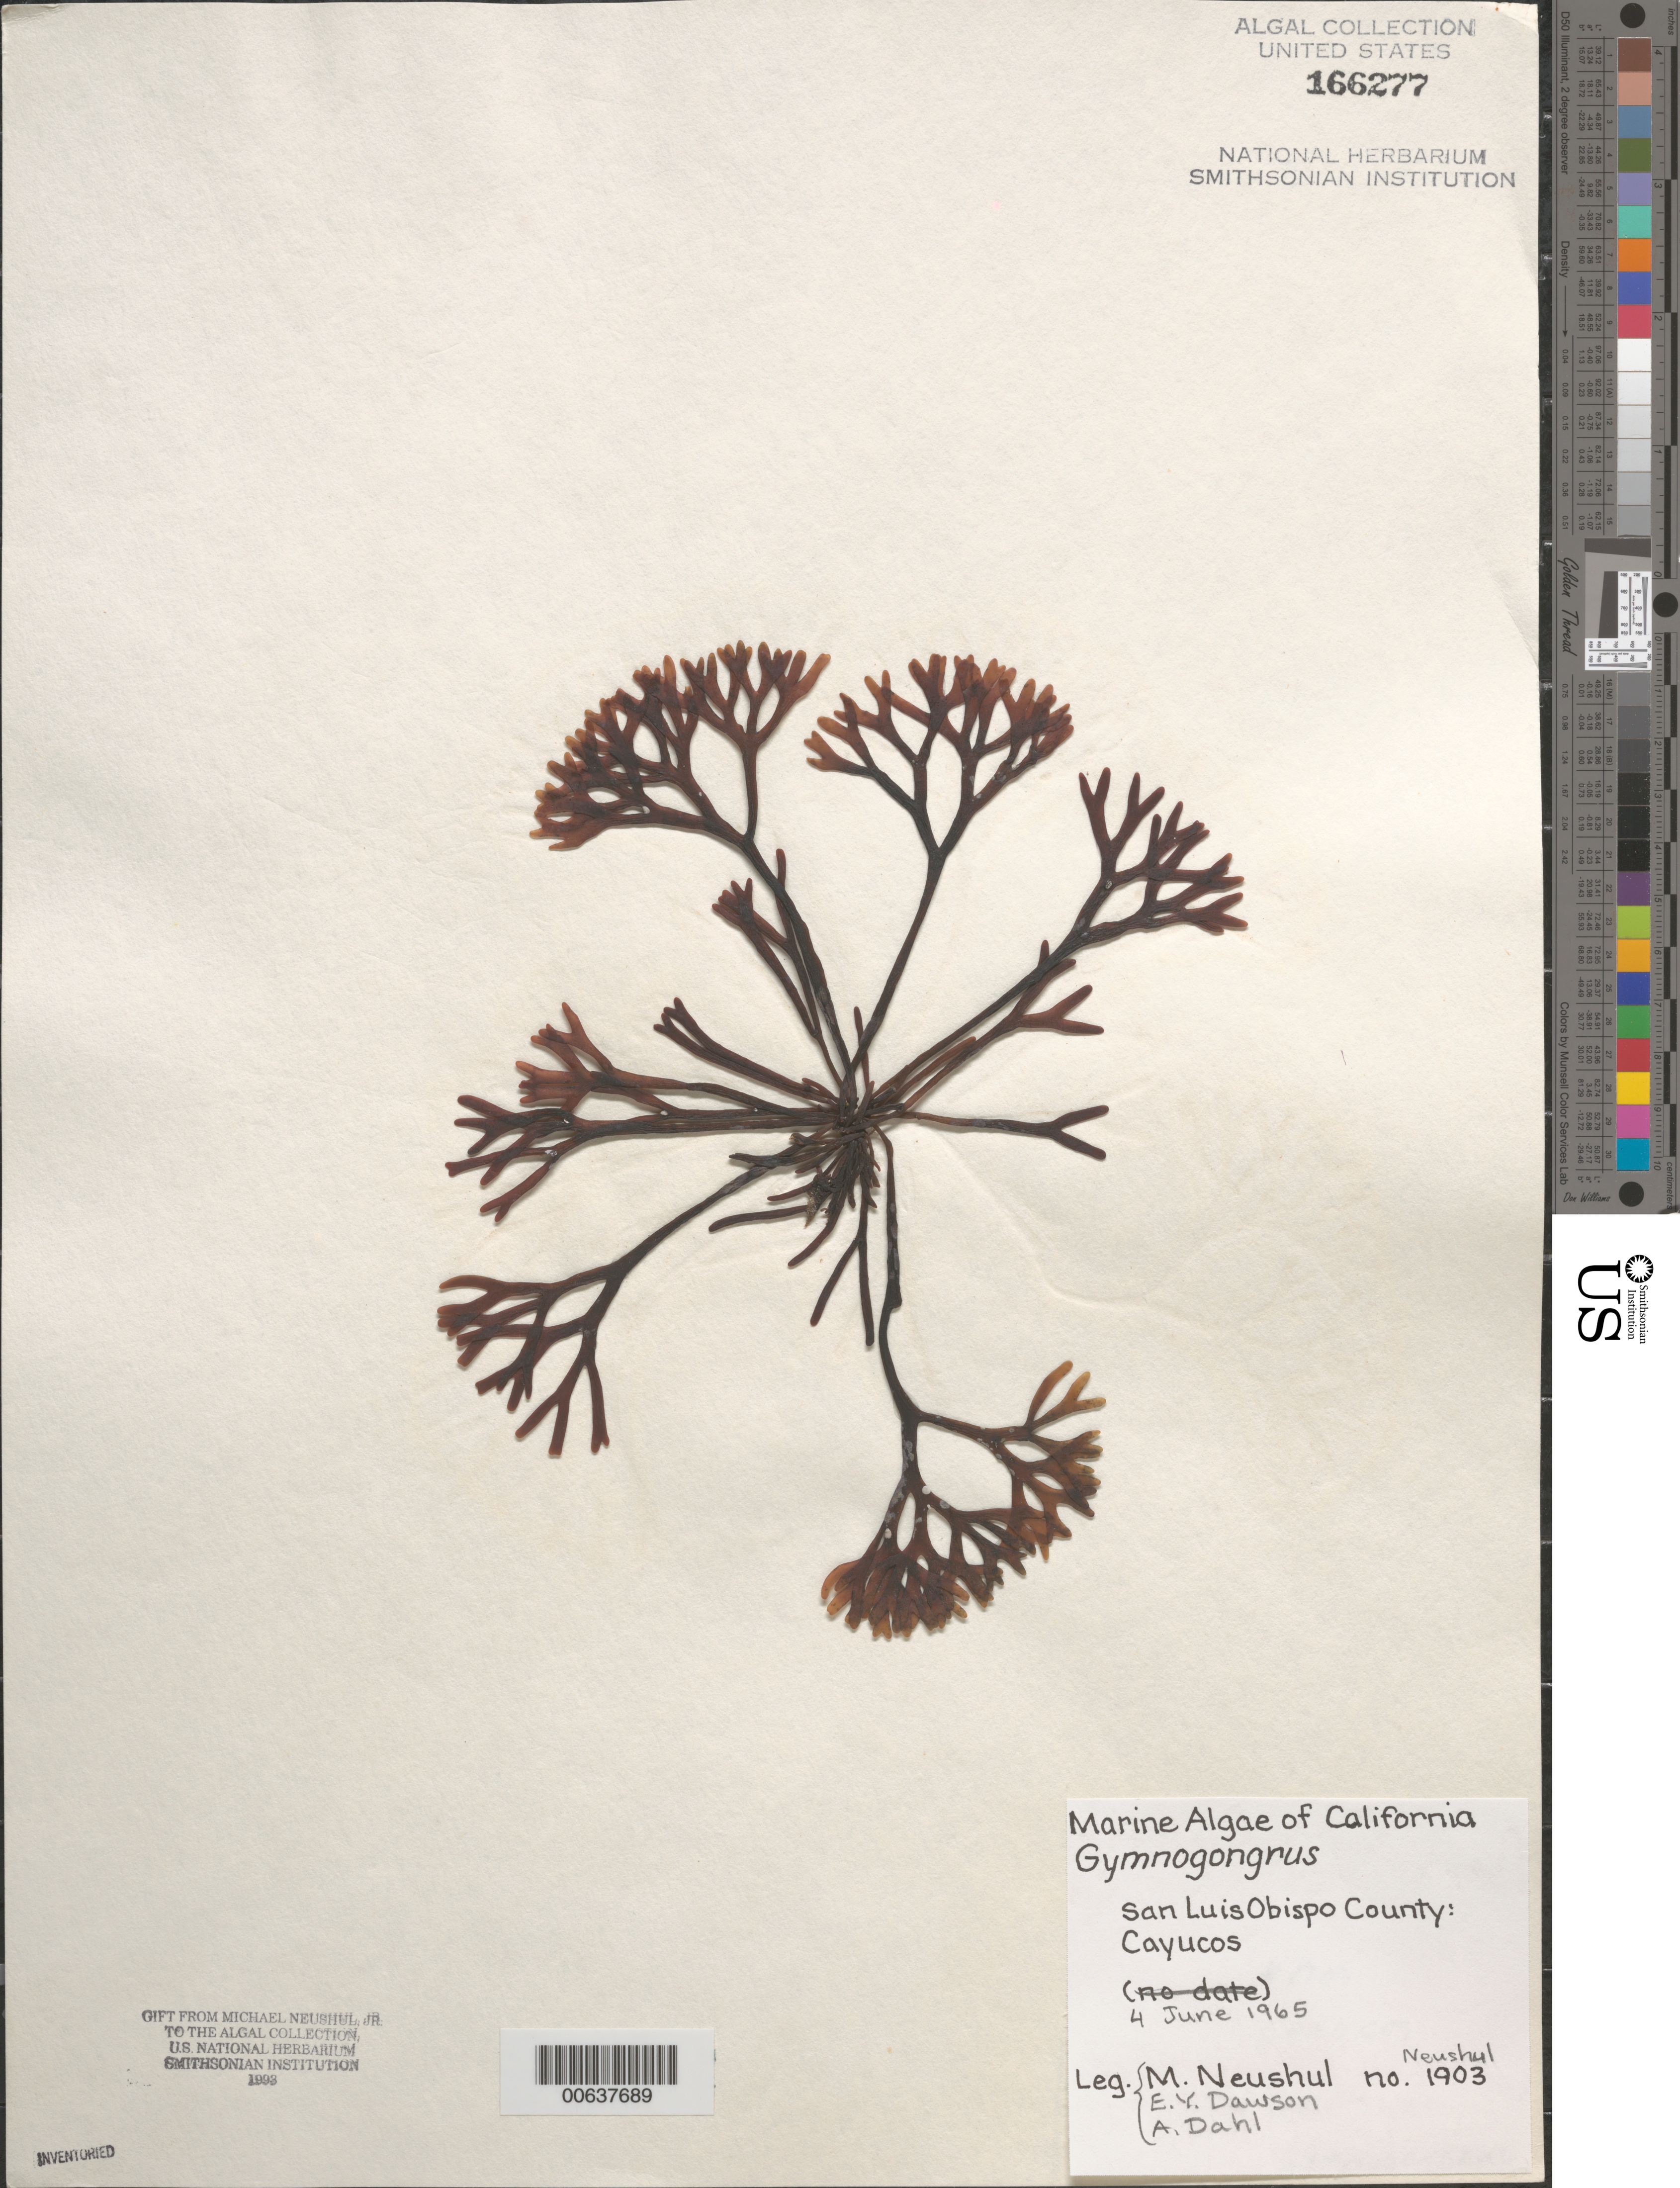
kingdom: Plantae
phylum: Rhodophyta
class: Florideophyceae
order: Gigartinales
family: Phyllophoraceae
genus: Gymnogongrus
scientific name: Gymnogongrus sp.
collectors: M. Neushul, E. Y. Dawson & A. Dahl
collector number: Neushul 1903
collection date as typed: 04 Jun 1965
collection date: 1965-06-04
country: United States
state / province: California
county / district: San Luis Obispo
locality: Cayucos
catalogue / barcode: US 166277